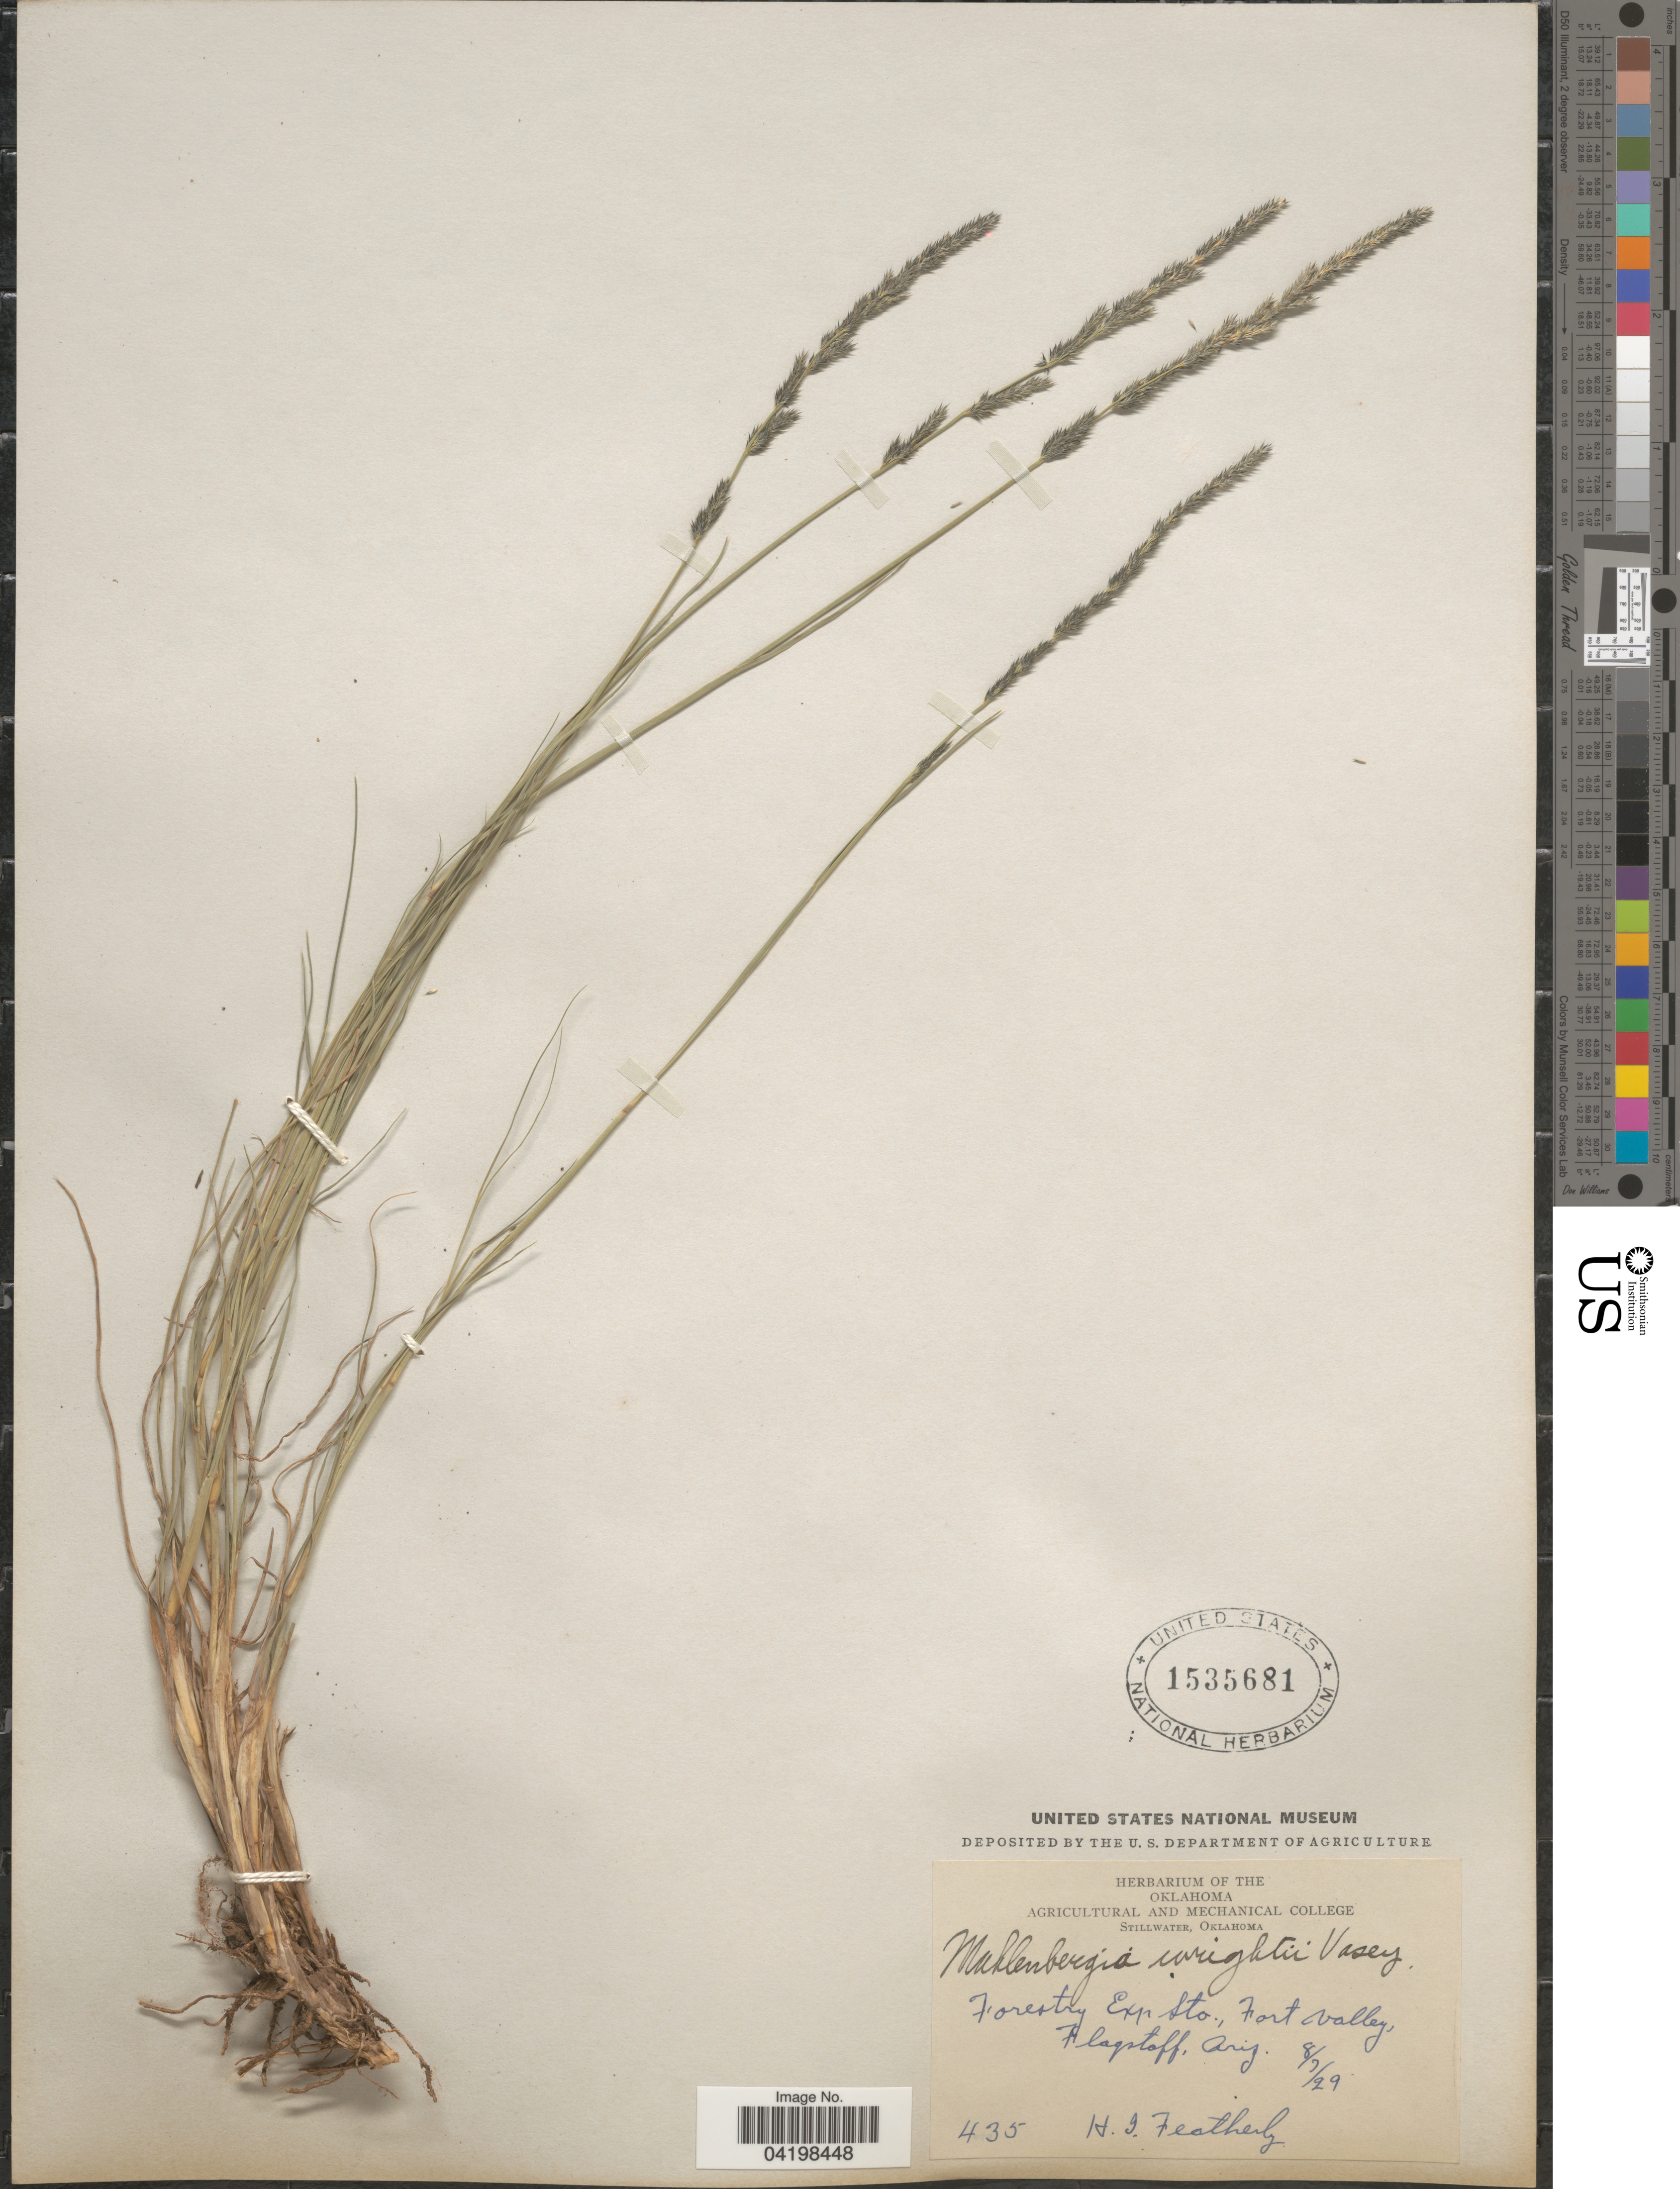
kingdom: Plantae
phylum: Tracheophyta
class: Liliopsida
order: Poales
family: Poaceae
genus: Muhlenbergia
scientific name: Muhlenbergia wrightii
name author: Vasey ex J.M. Coult.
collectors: H. Featherly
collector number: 435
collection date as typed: Transcribed d/m/y: 7/8/29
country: United States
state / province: Arizona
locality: Forestry Exp Sto., Fort Valley, Flagstaff.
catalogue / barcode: US 1535681